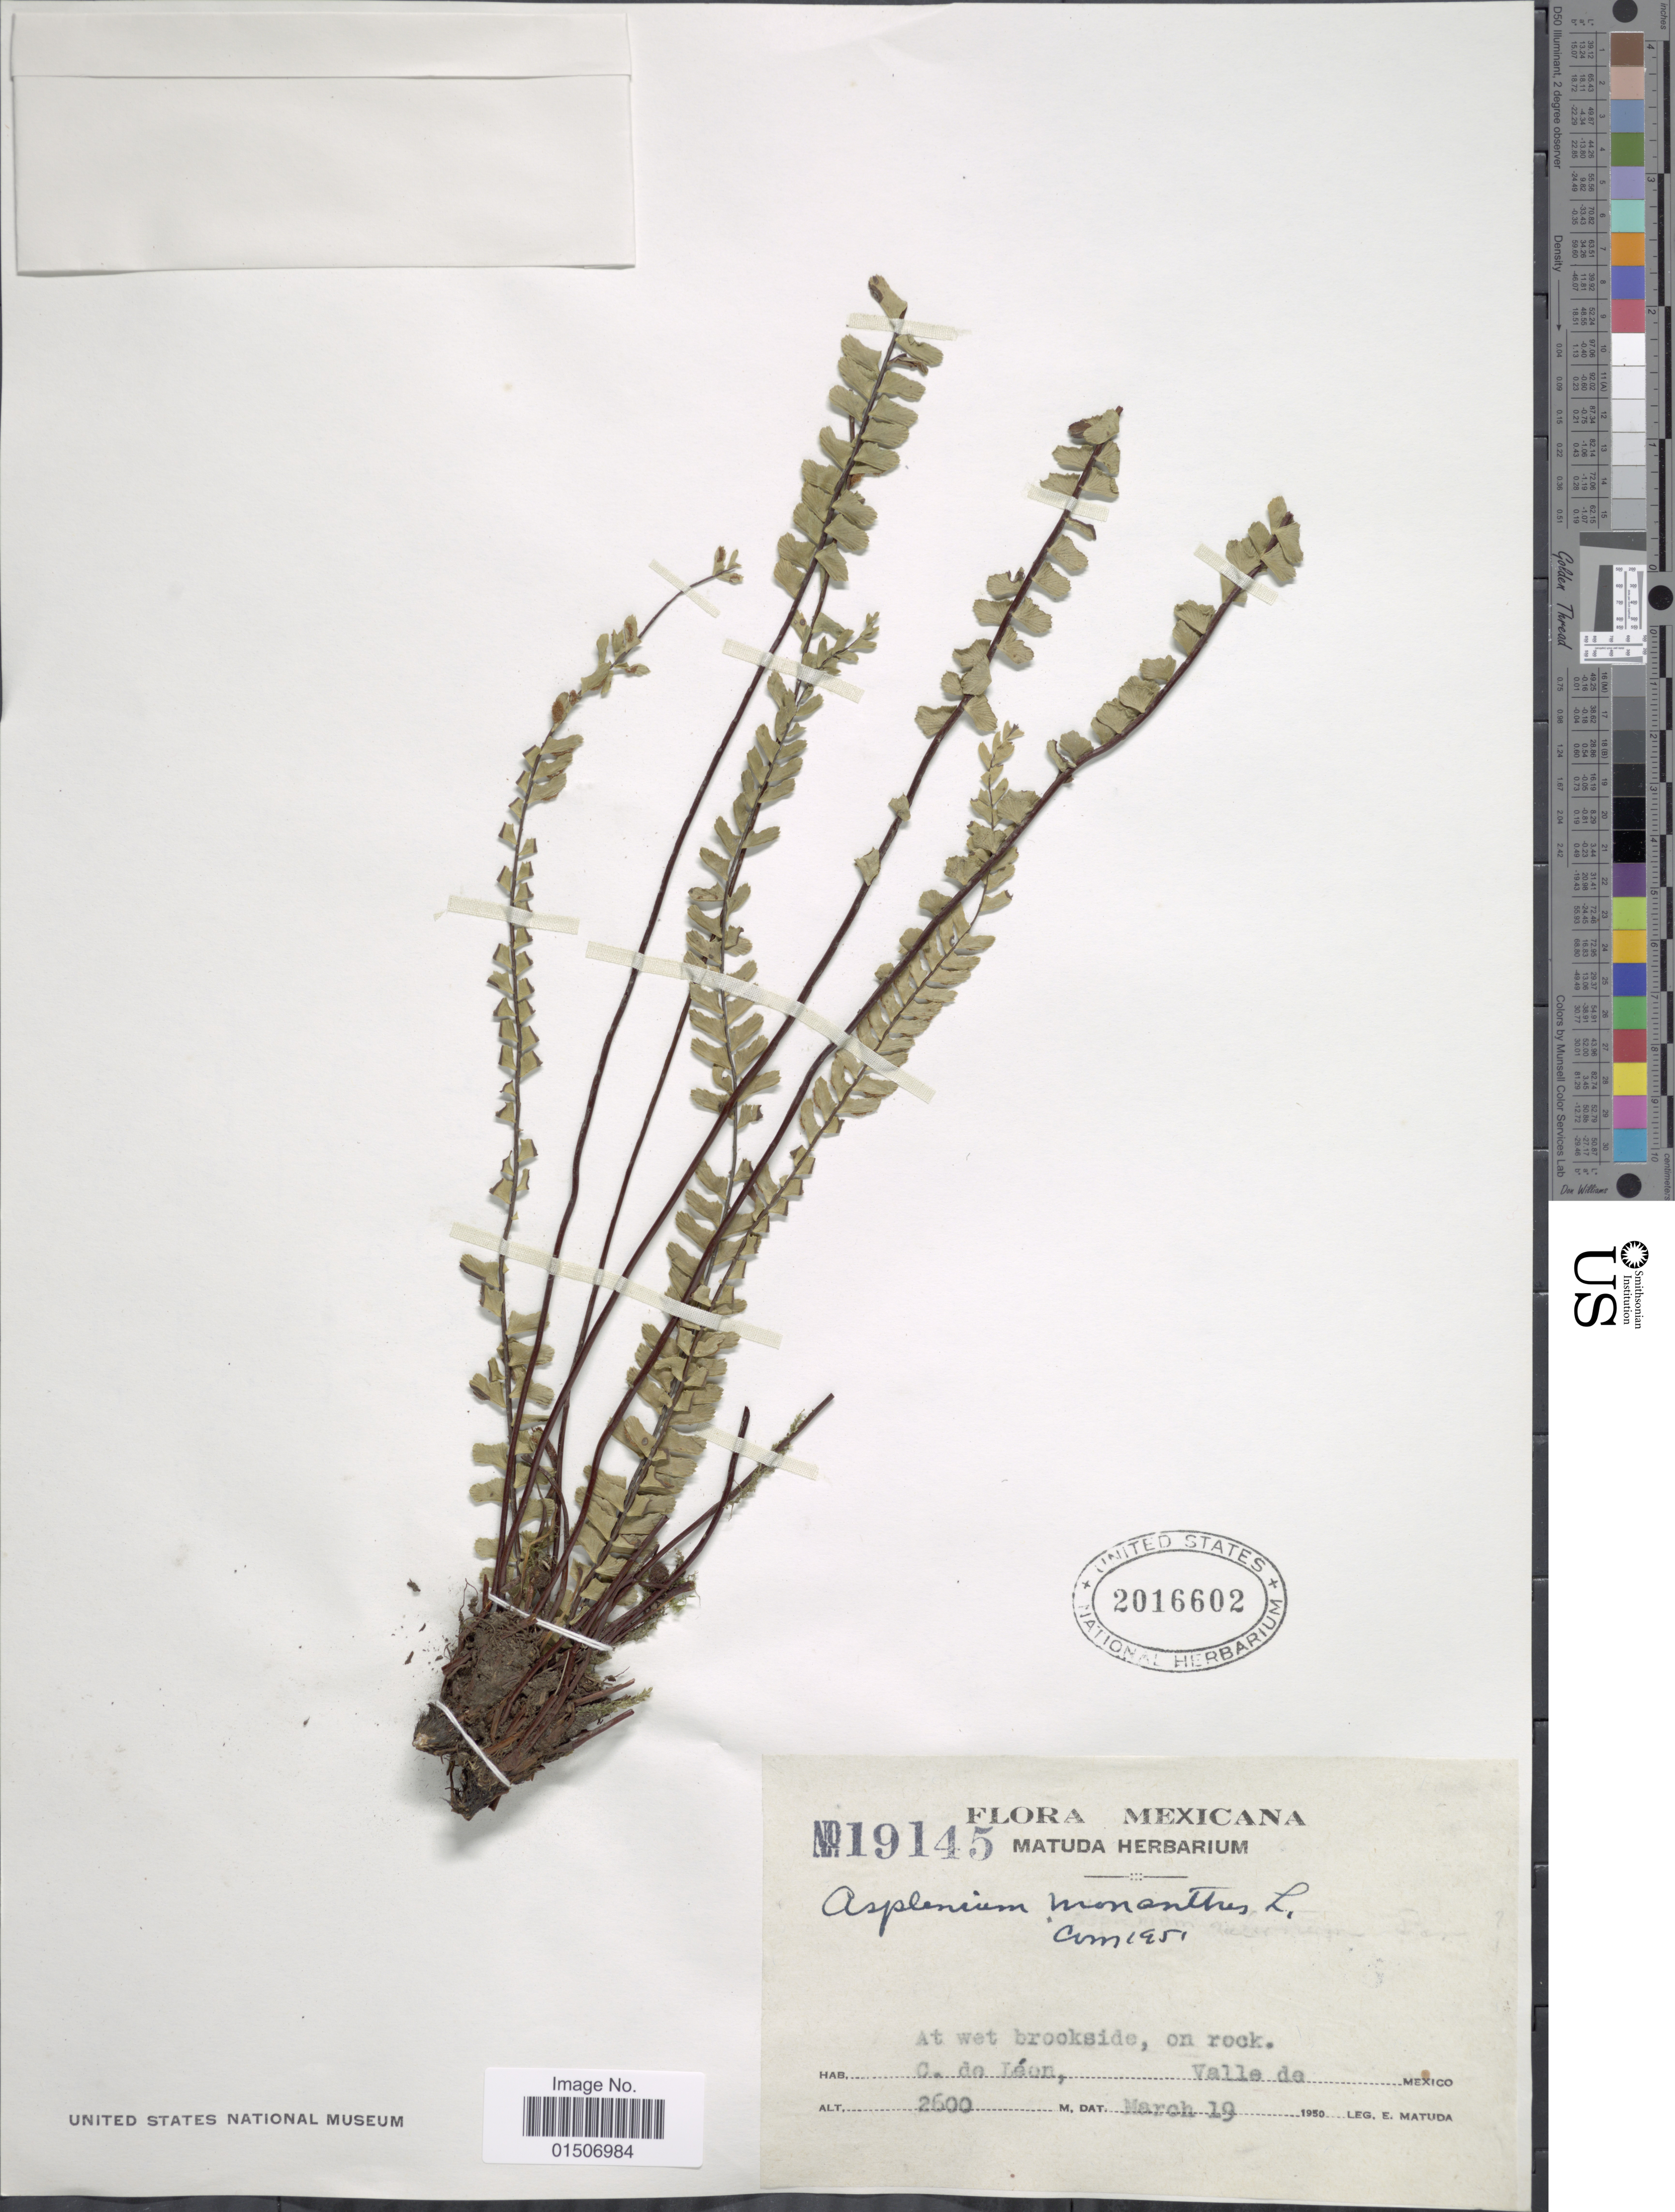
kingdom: Plantae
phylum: Tracheophyta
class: Polypodiopsida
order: Polypodiales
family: Aspleniaceae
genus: Asplenium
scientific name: Asplenium monanthes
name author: L.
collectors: E. Matuda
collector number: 19145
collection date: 1950-03-19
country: Mexico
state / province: México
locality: C. de Léon, Valle de Mexico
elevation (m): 2600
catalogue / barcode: US 2016602